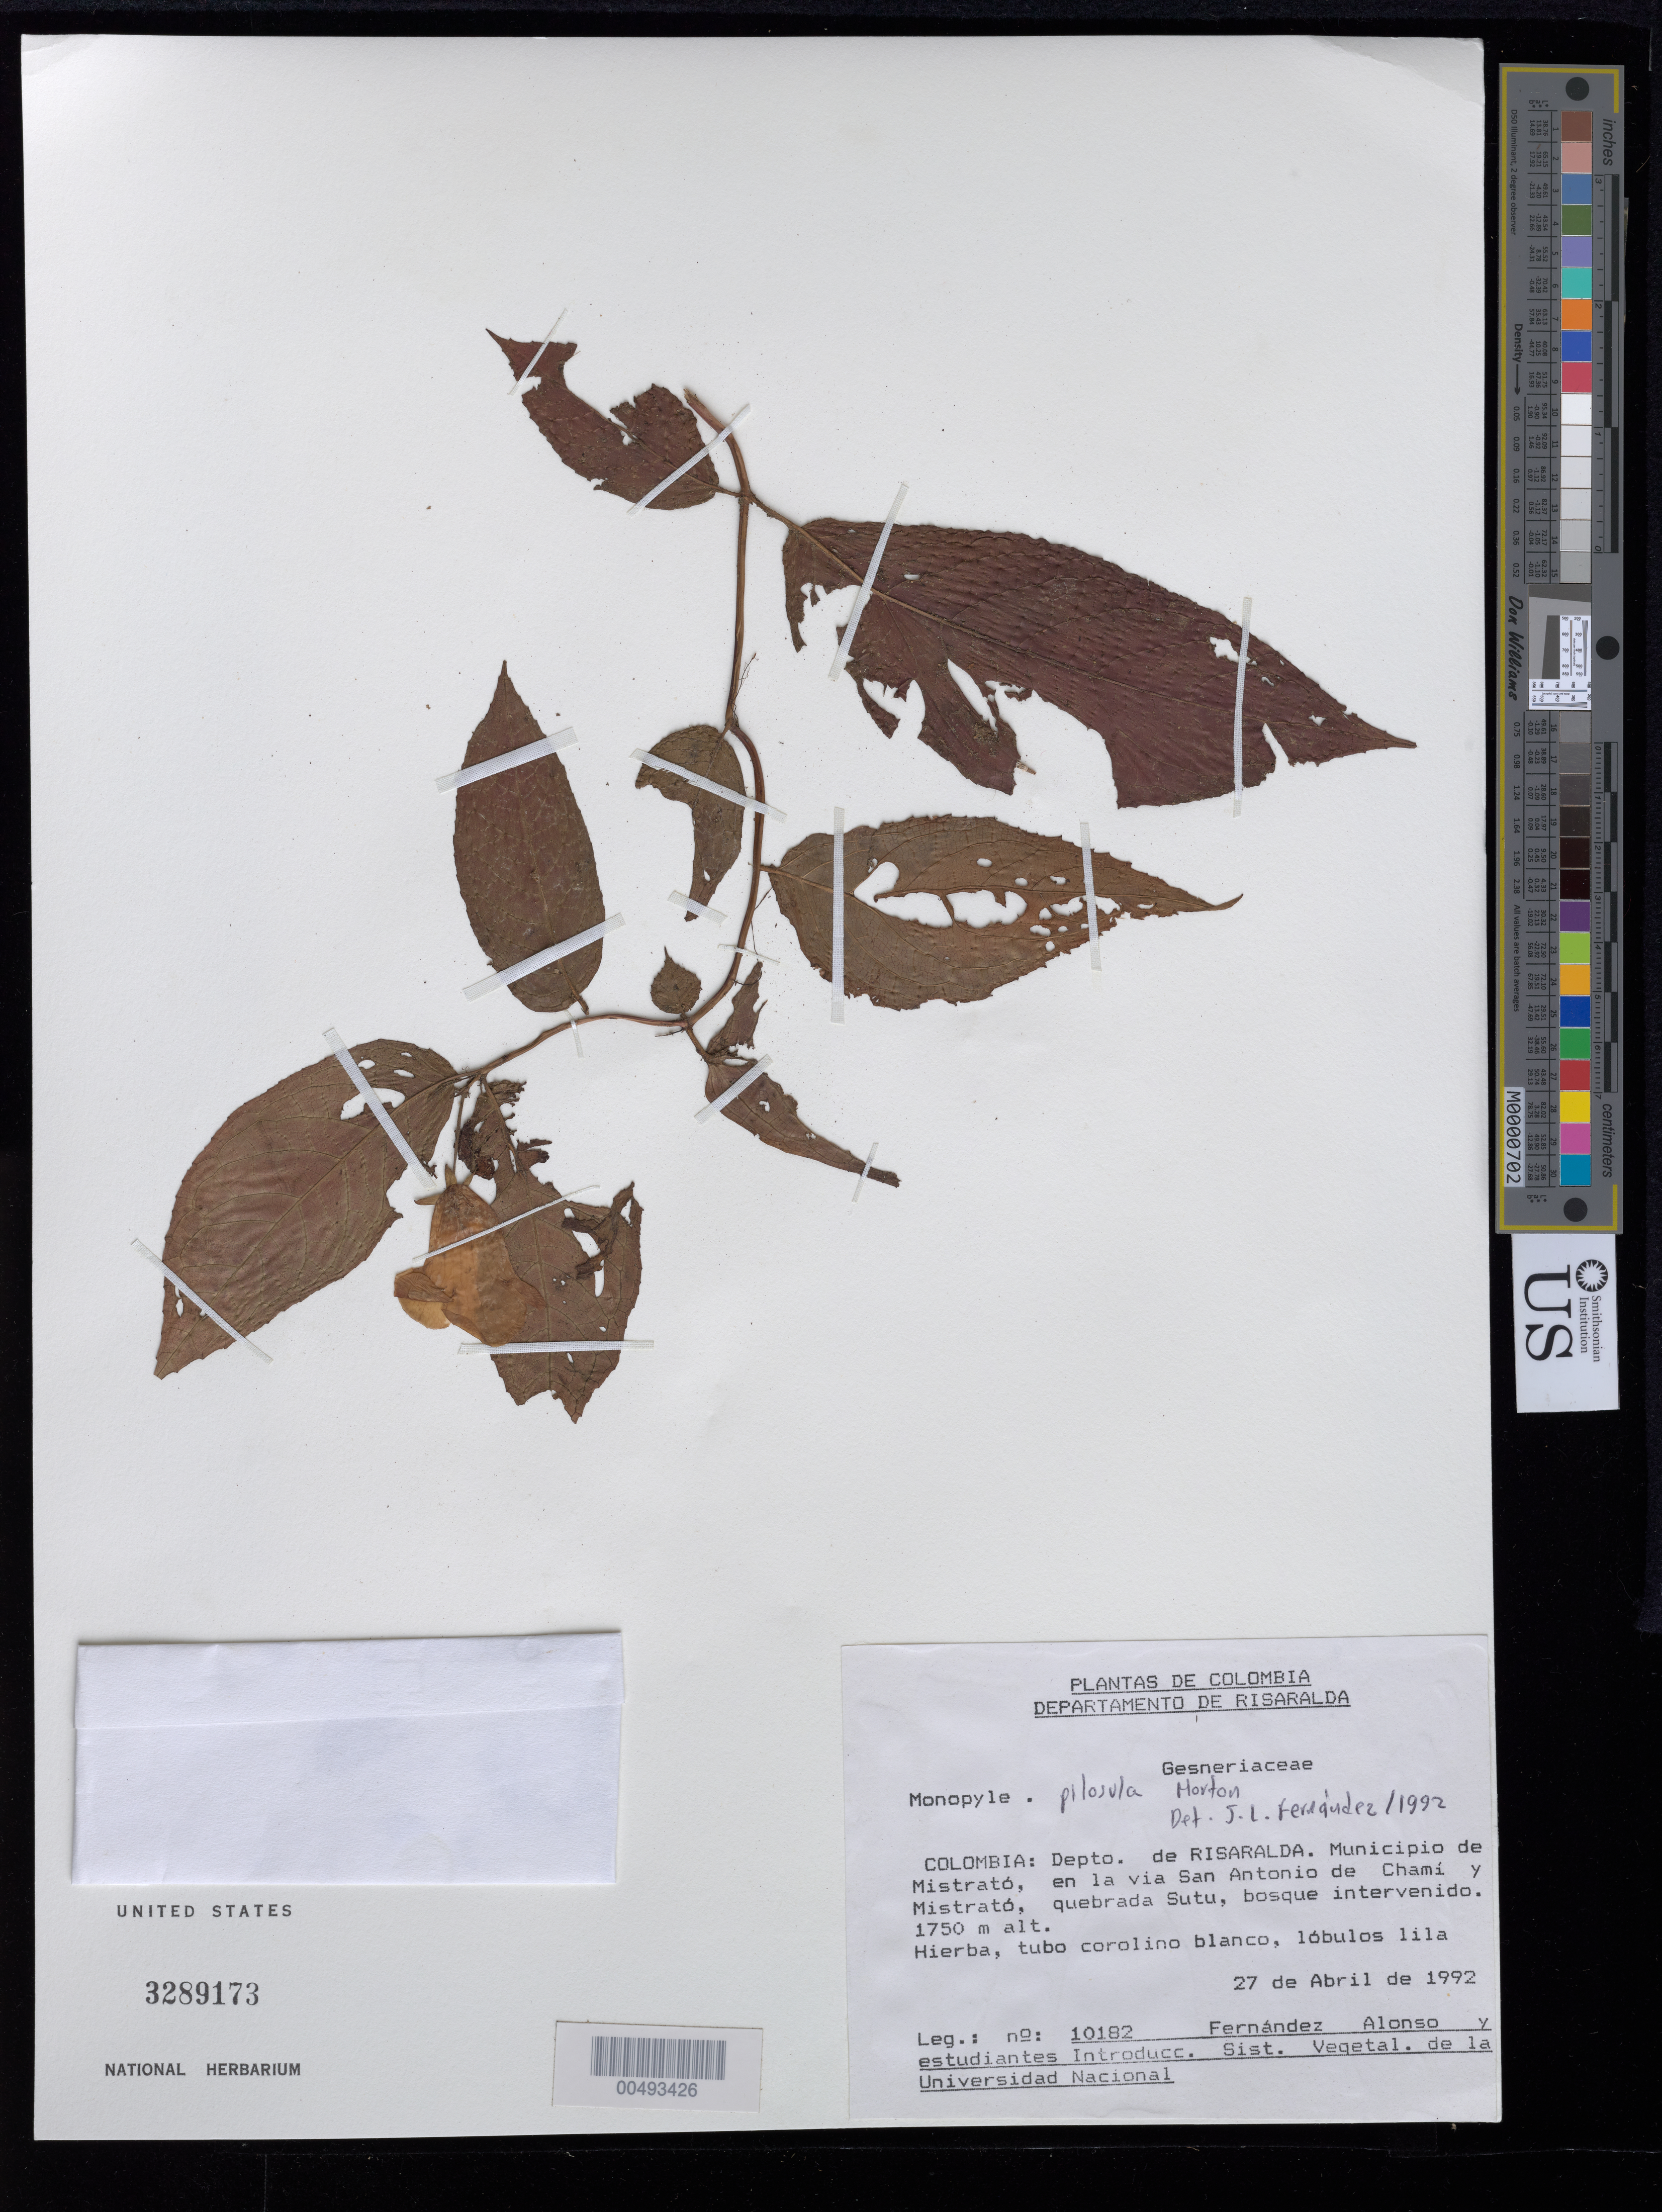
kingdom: Plantae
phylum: Tracheophyta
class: Magnoliopsida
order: Lamiales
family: Gesneriaceae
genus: Monopyle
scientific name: Monopyle pilosula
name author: C.V. Morton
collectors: J. L. Fernández-Alonso & Estudiantes Introducc. Sist. Vegetal. de la Universidad Nacional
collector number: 10182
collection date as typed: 27 Apr 1992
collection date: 1992-04-27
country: Colombia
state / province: Risaralda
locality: Municipio de Mistrató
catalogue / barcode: US 3289173